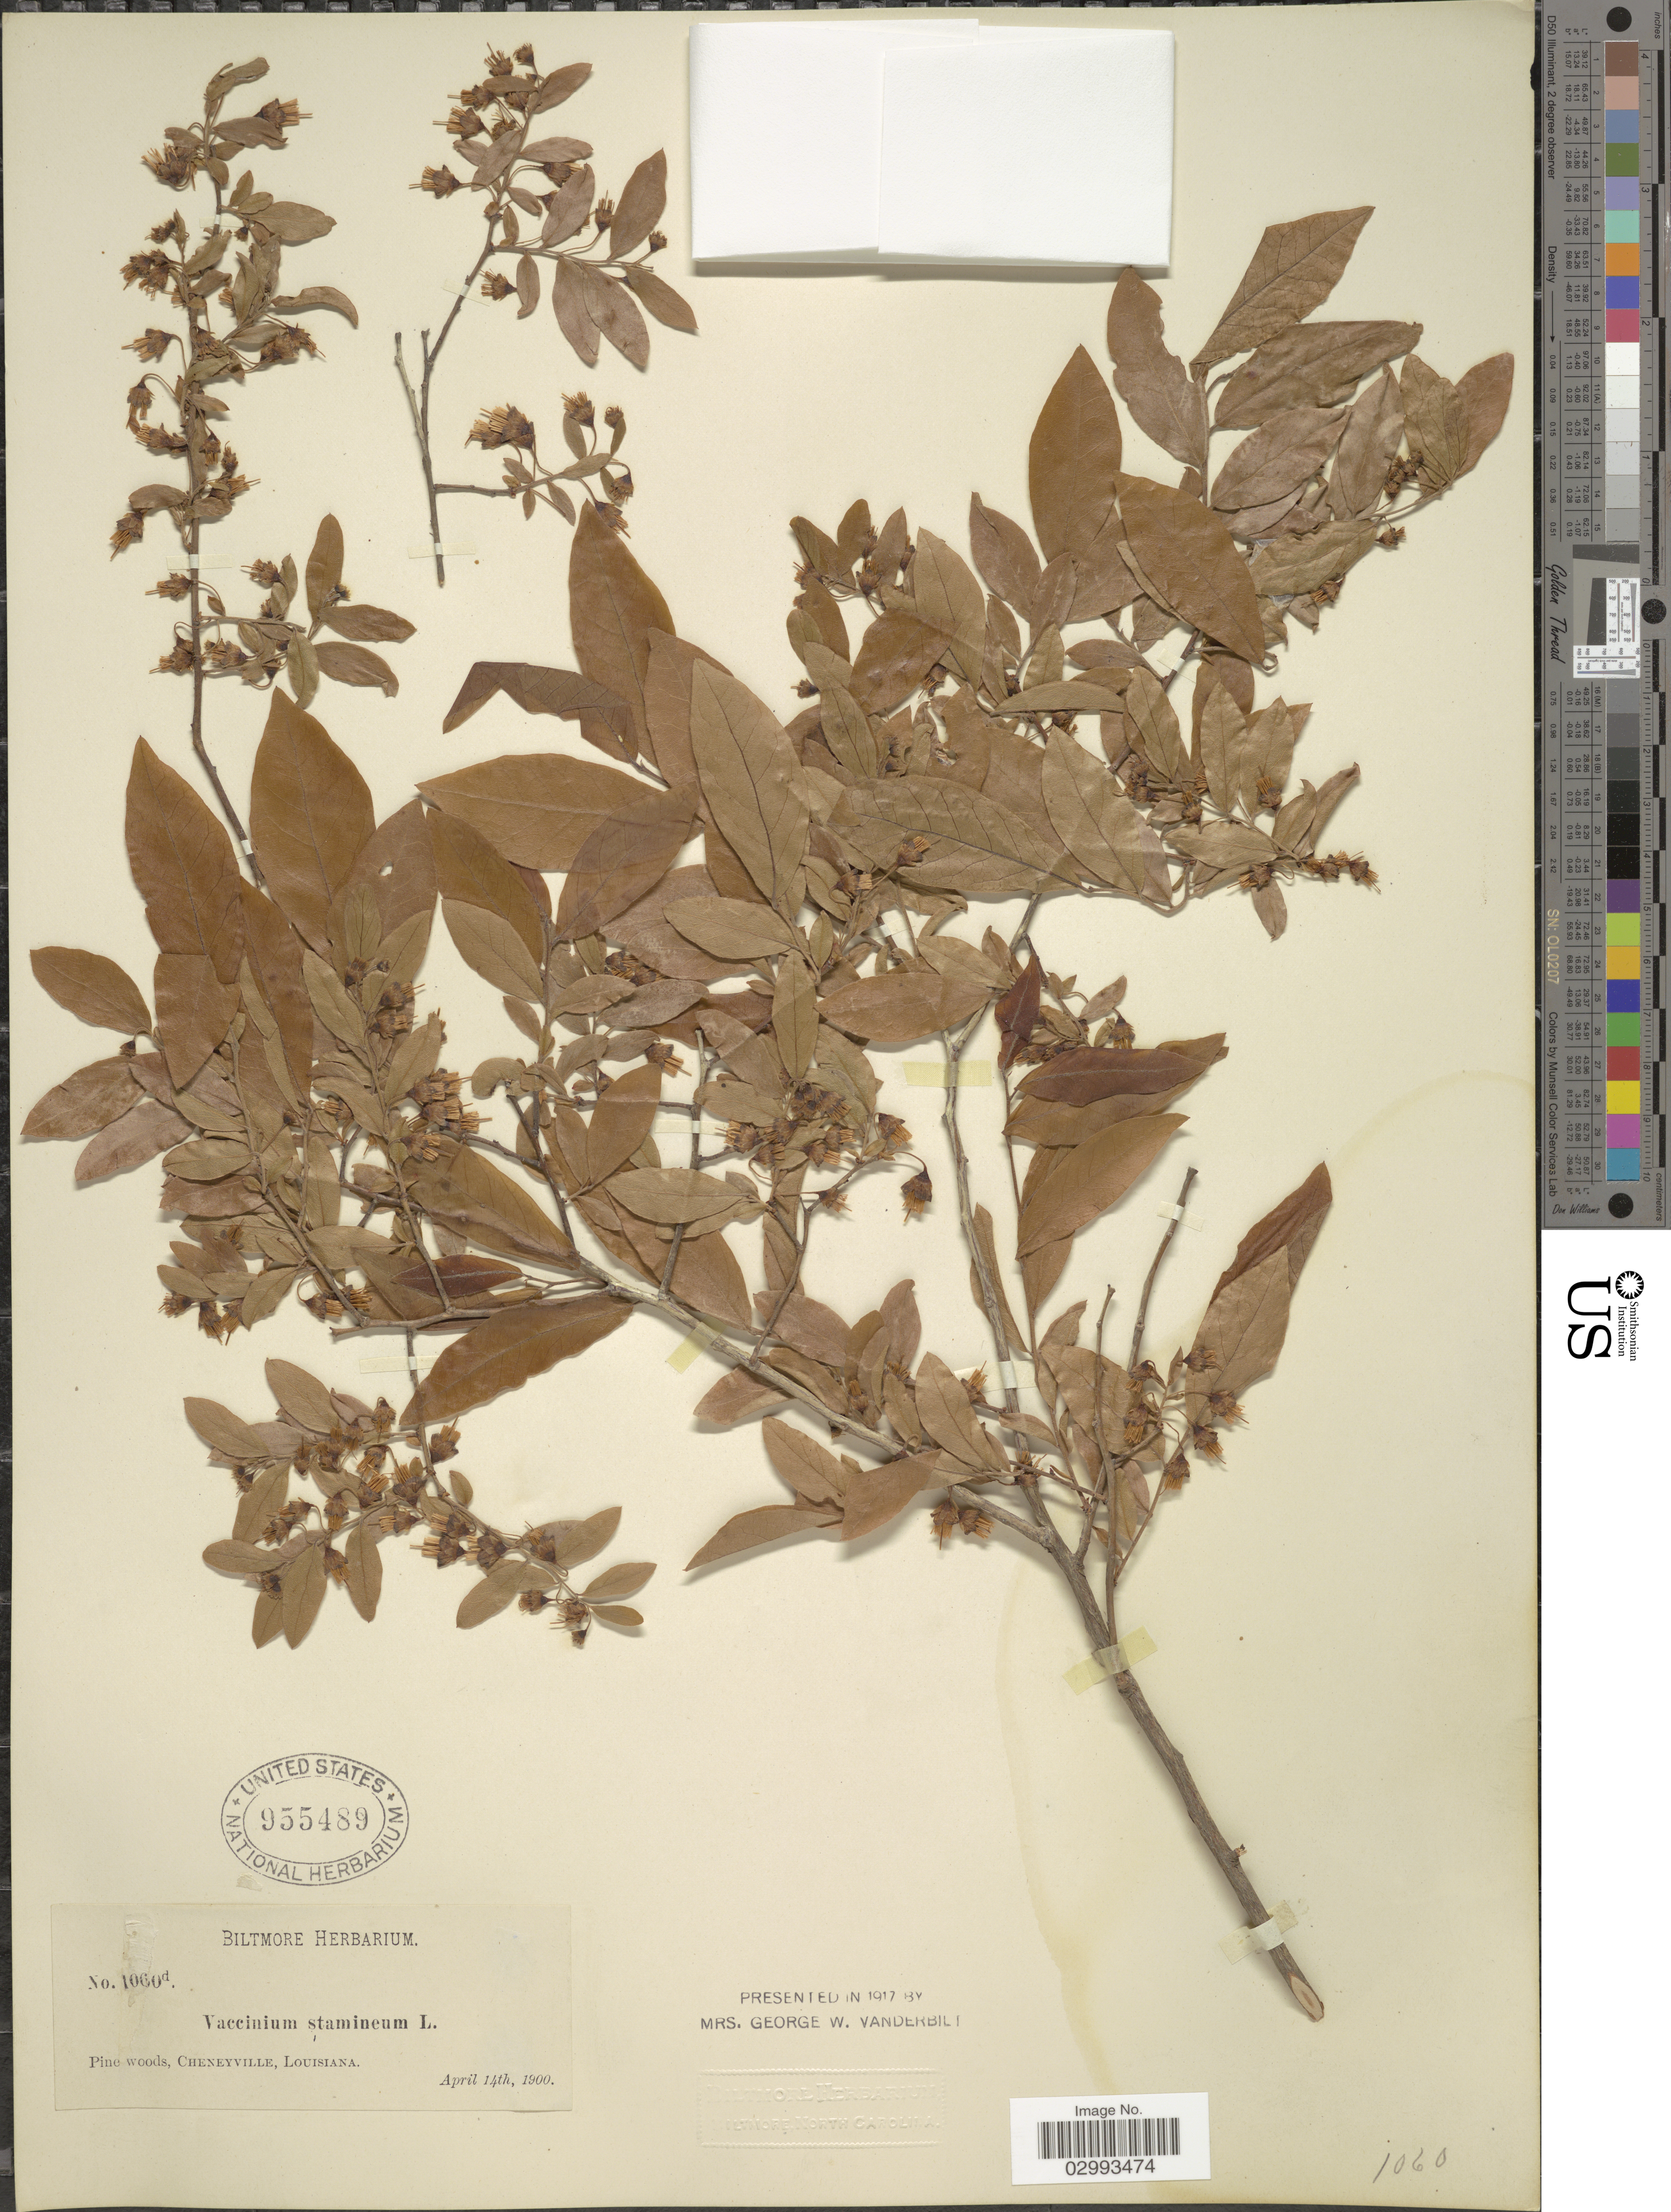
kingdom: Plantae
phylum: Tracheophyta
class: Magnoliopsida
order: Ericales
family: Ericaceae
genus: Polycodium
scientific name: Polycodium stamineum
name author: (L.) Greene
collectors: ex herb. Biltmore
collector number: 1060d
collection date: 1900-04-14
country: United States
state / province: Louisiana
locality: Cheneyville.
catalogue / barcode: US 955489